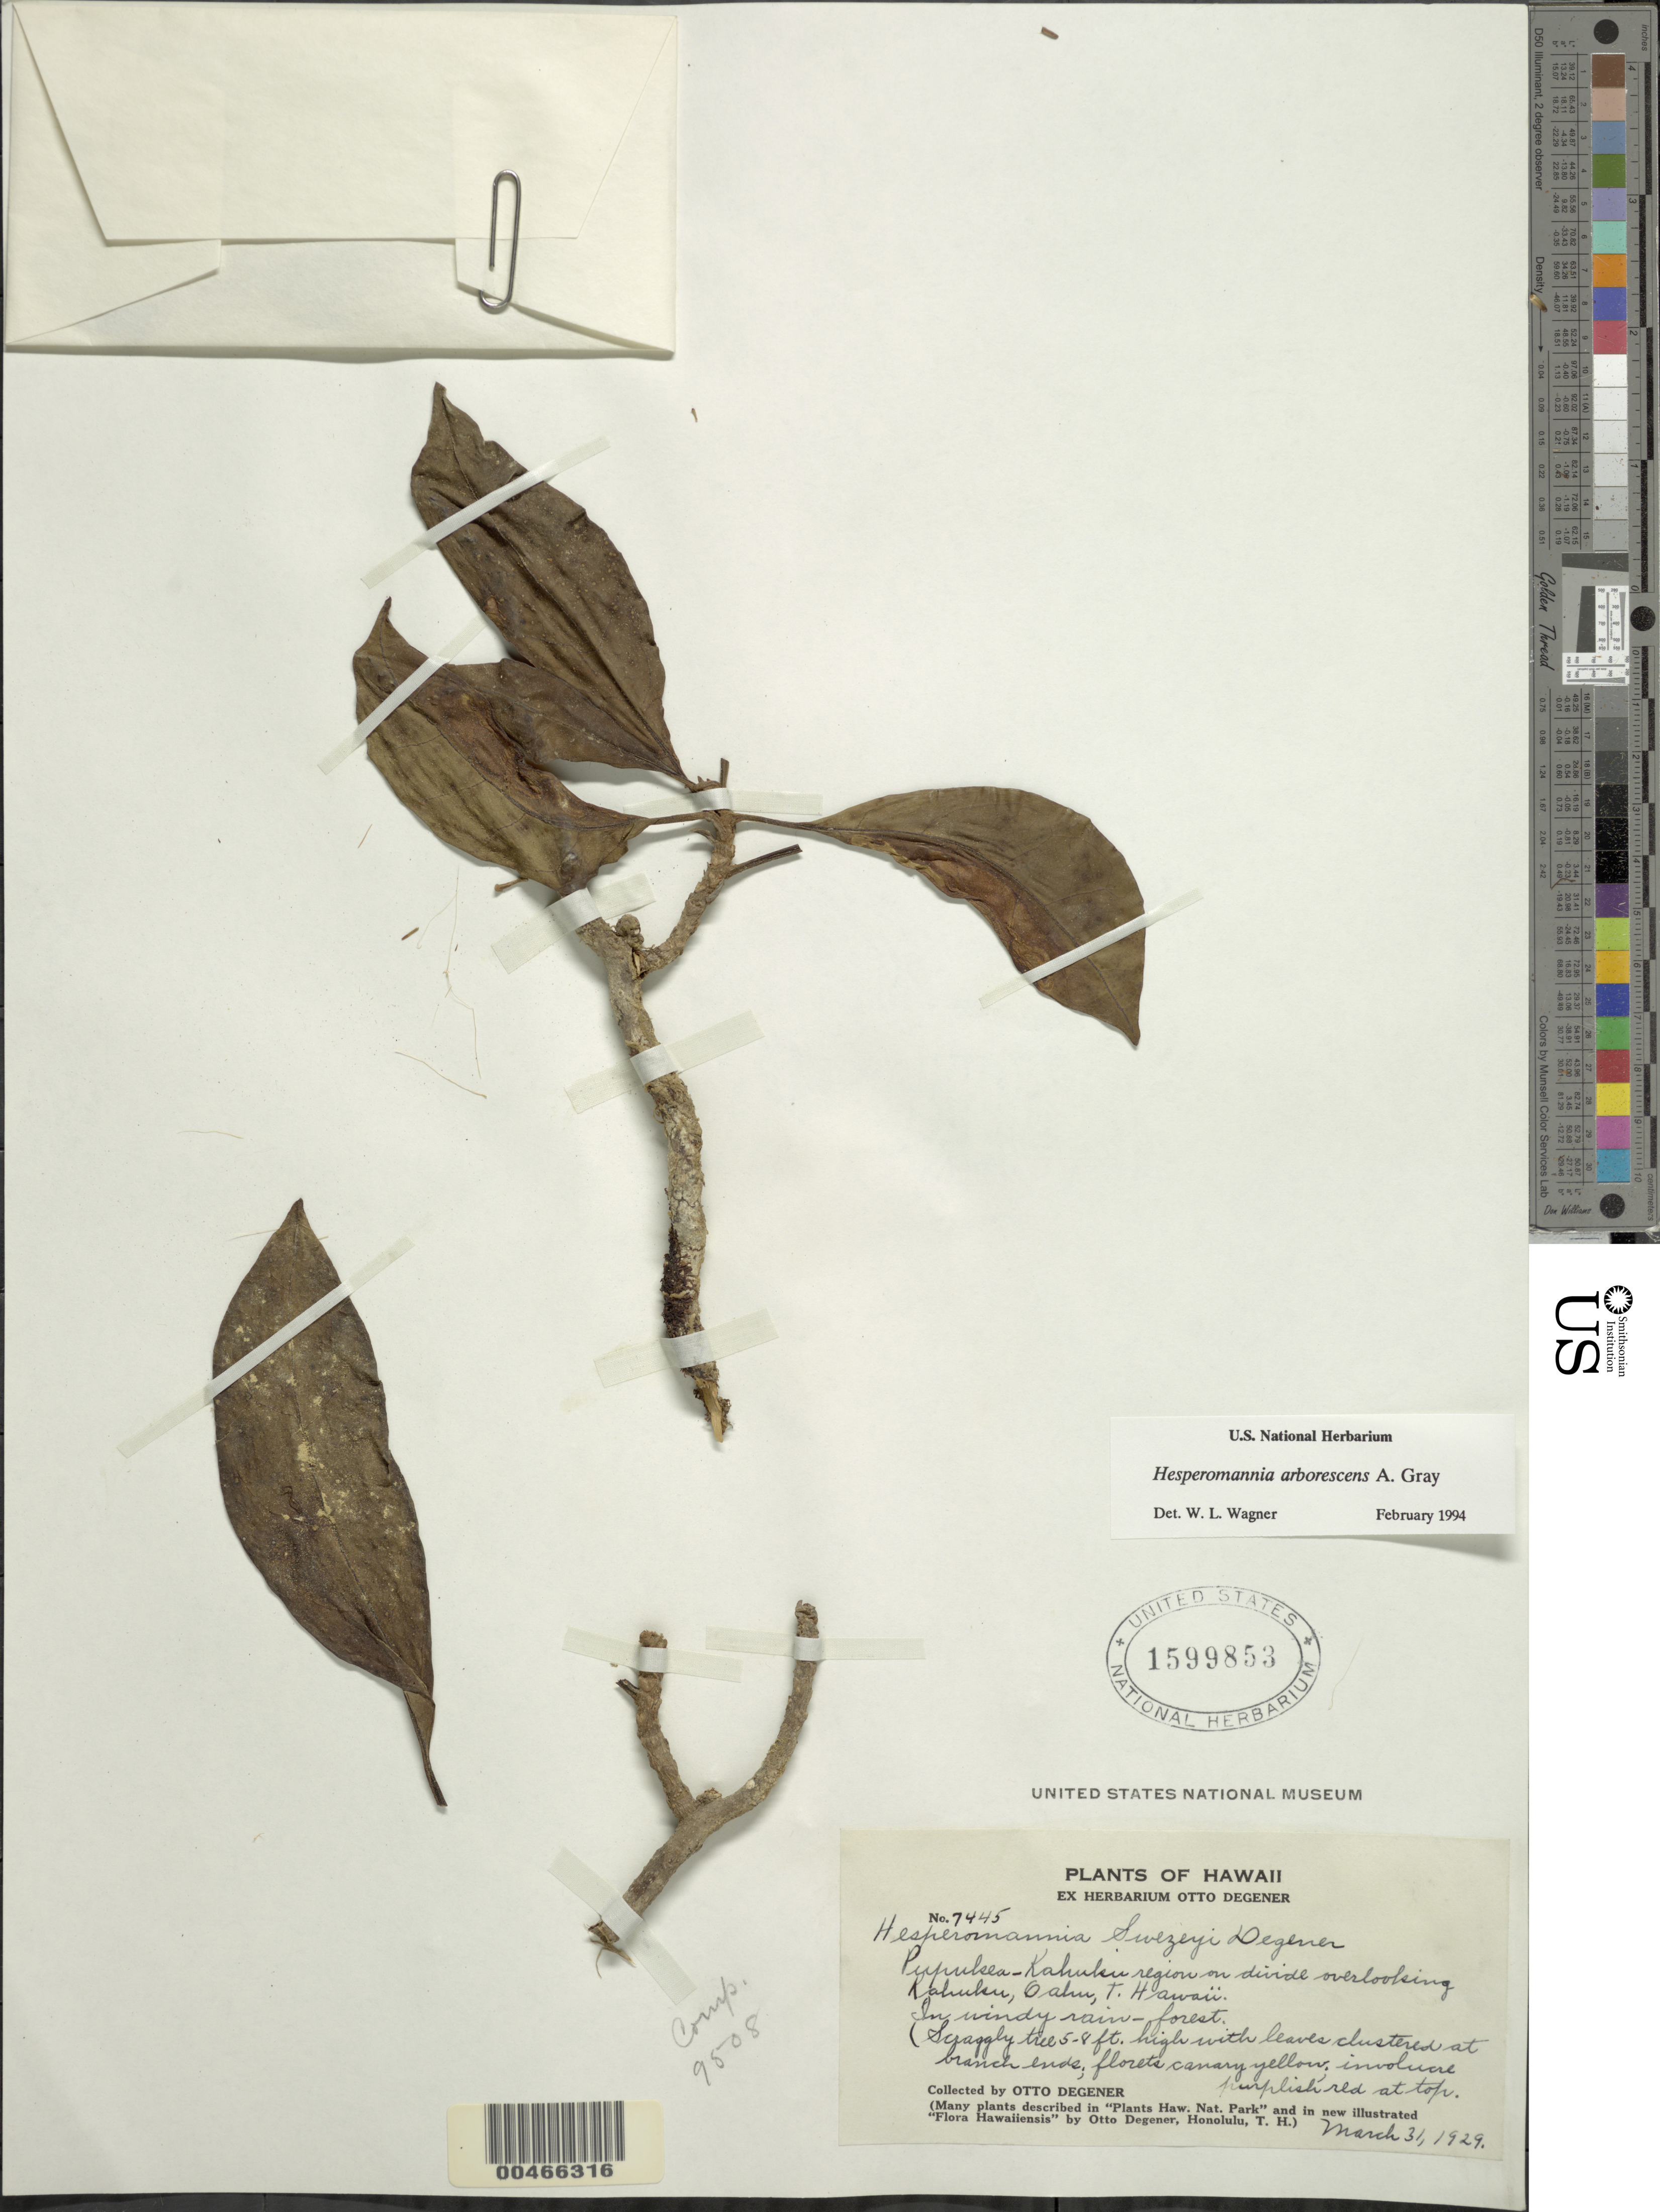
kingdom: Plantae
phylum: Tracheophyta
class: Magnoliopsida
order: Asterales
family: Asteraceae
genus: Hesperomannia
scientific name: Hesperomannia swezeyi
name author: O. Deg.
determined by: Wagner, W. L., (BOT), Smithsonian Institution - National Museum of Natural History (UNITED STATES)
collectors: O. Degener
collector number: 7445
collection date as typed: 31 Mar 1929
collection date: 1929-03-31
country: United States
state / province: Hawaii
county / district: Honolulu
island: Oahu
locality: Pupukea-Kahuku region on divide overlooking Kahuku.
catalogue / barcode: US 1599853